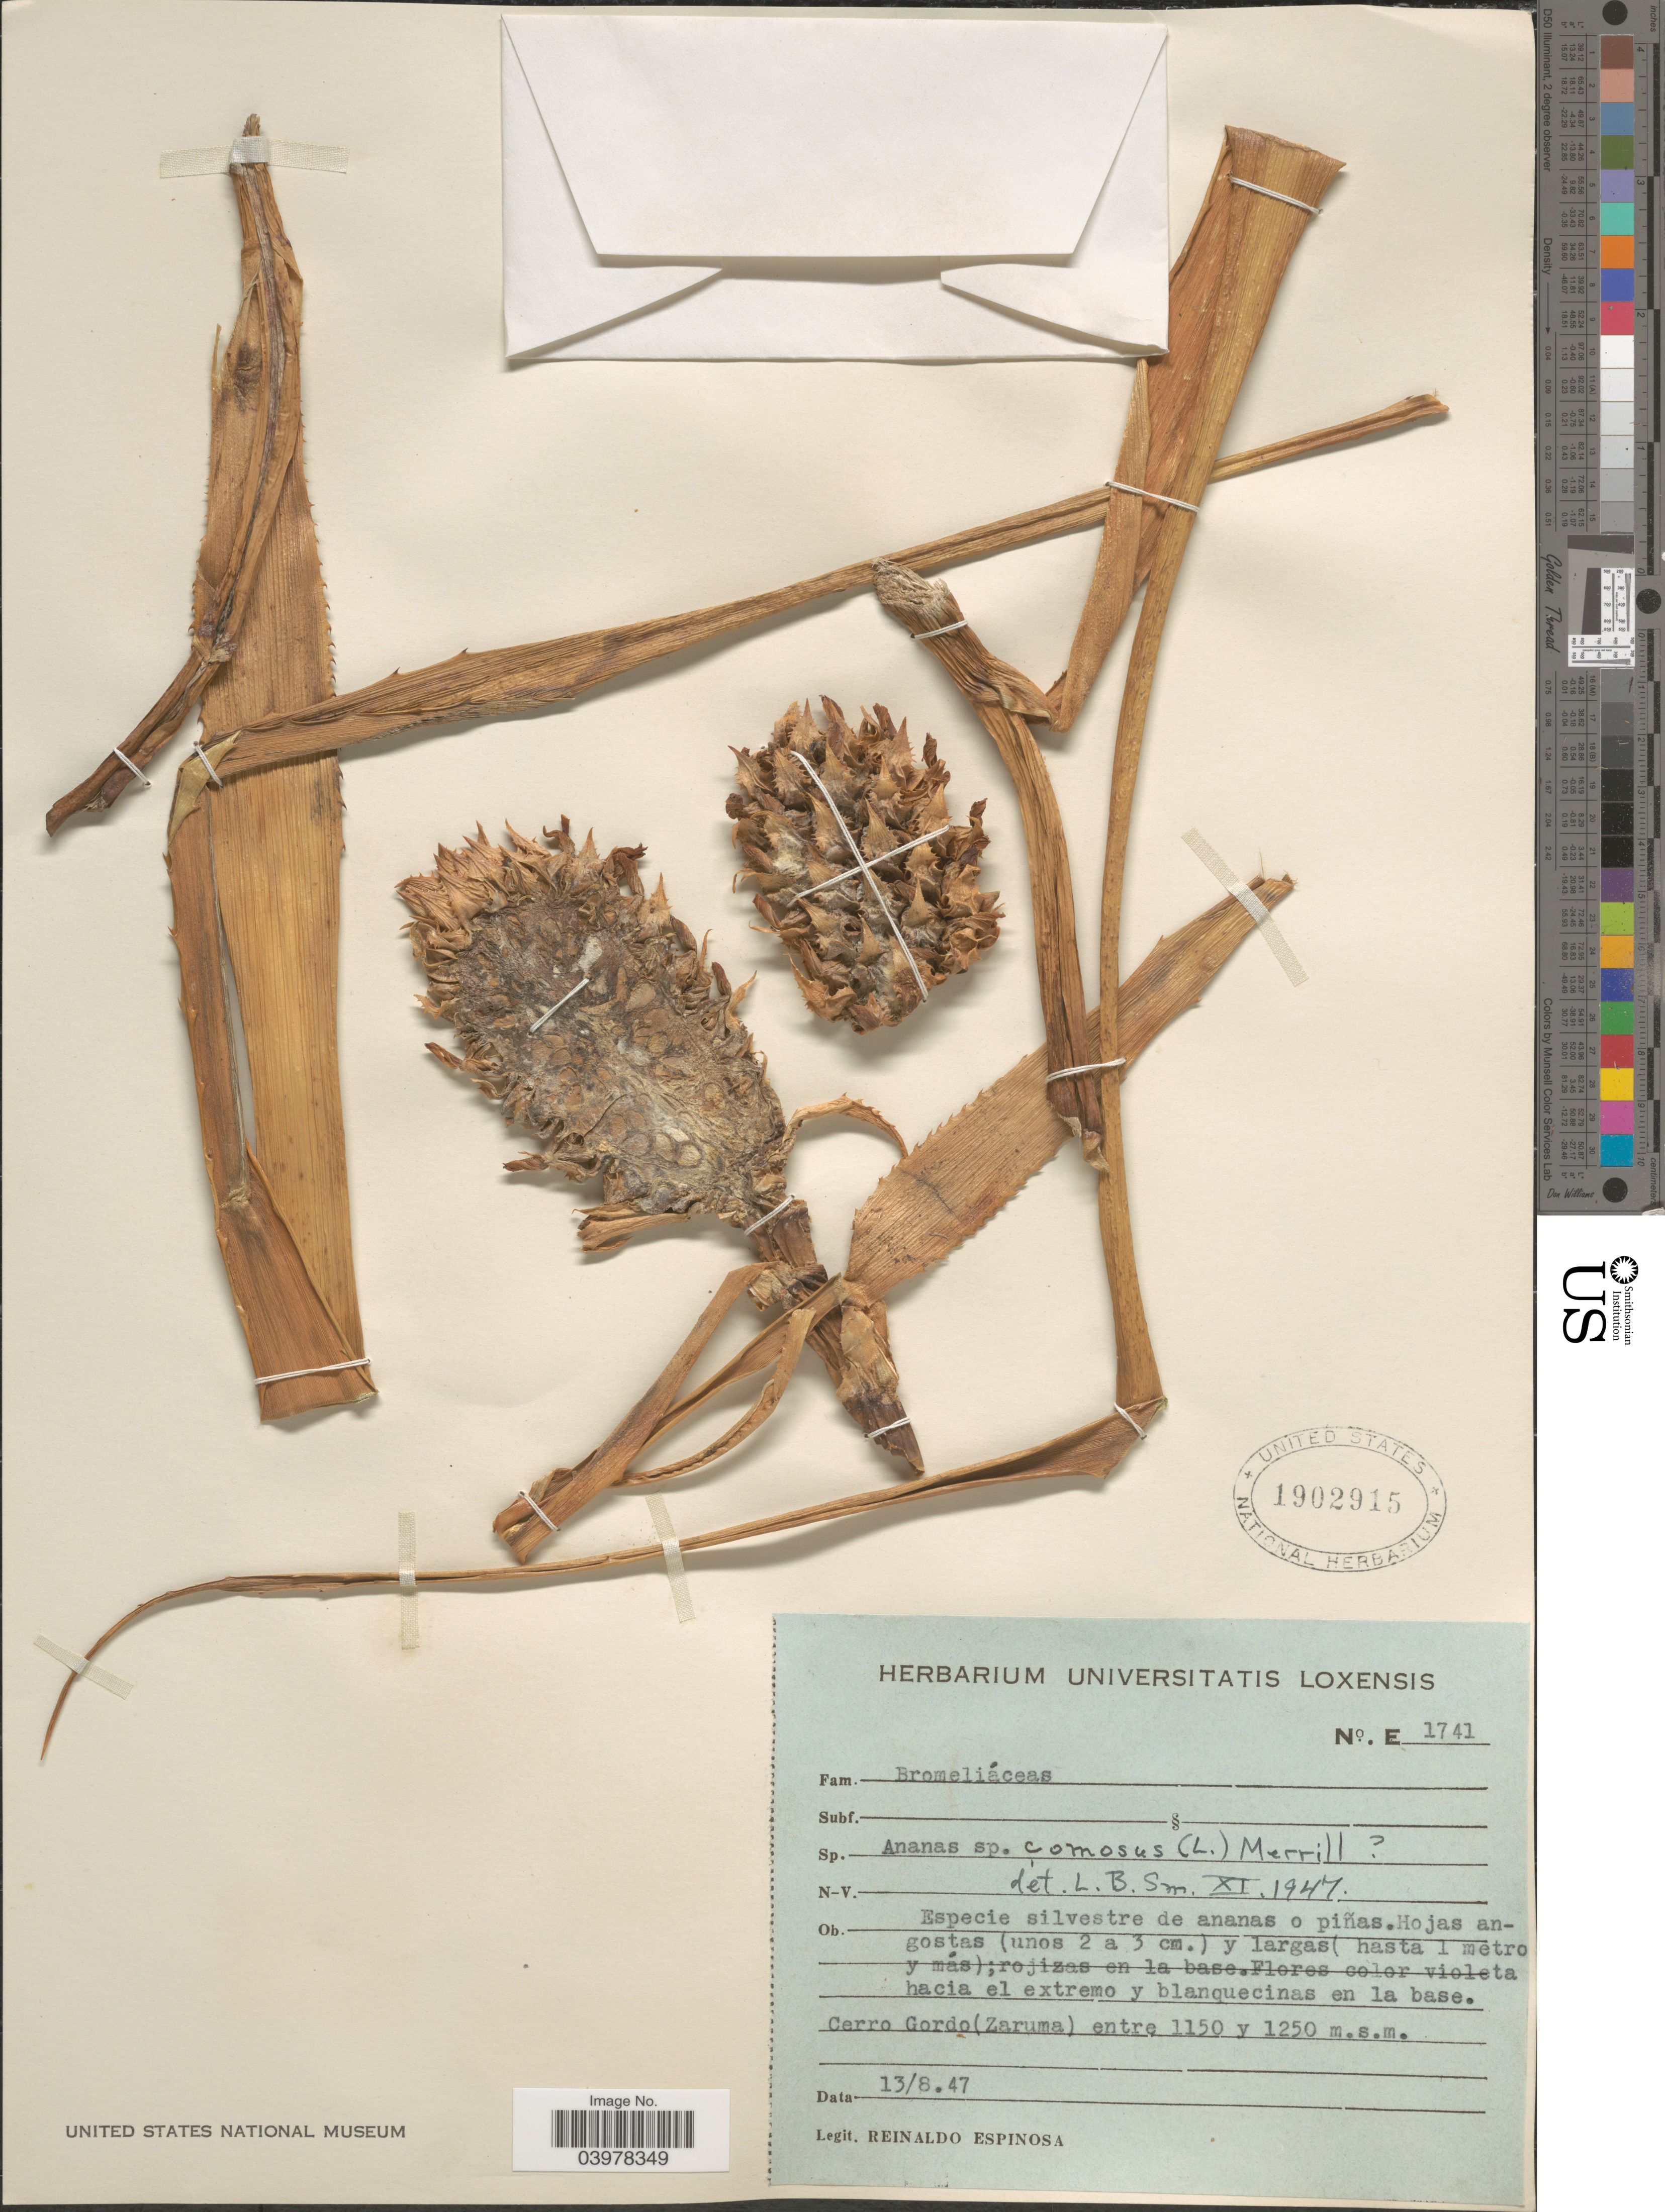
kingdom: Plantae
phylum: Tracheophyta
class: Liliopsida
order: Poales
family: Bromeliaceae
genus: Ananas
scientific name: Ananas comosus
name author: (L.) Merr.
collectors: R. Espinosa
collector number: E1741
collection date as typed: Transcribed d/m/y: 13/8/47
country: Ecuador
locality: Cerro Gordo (Zaruma).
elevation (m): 1150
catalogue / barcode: US 1902915